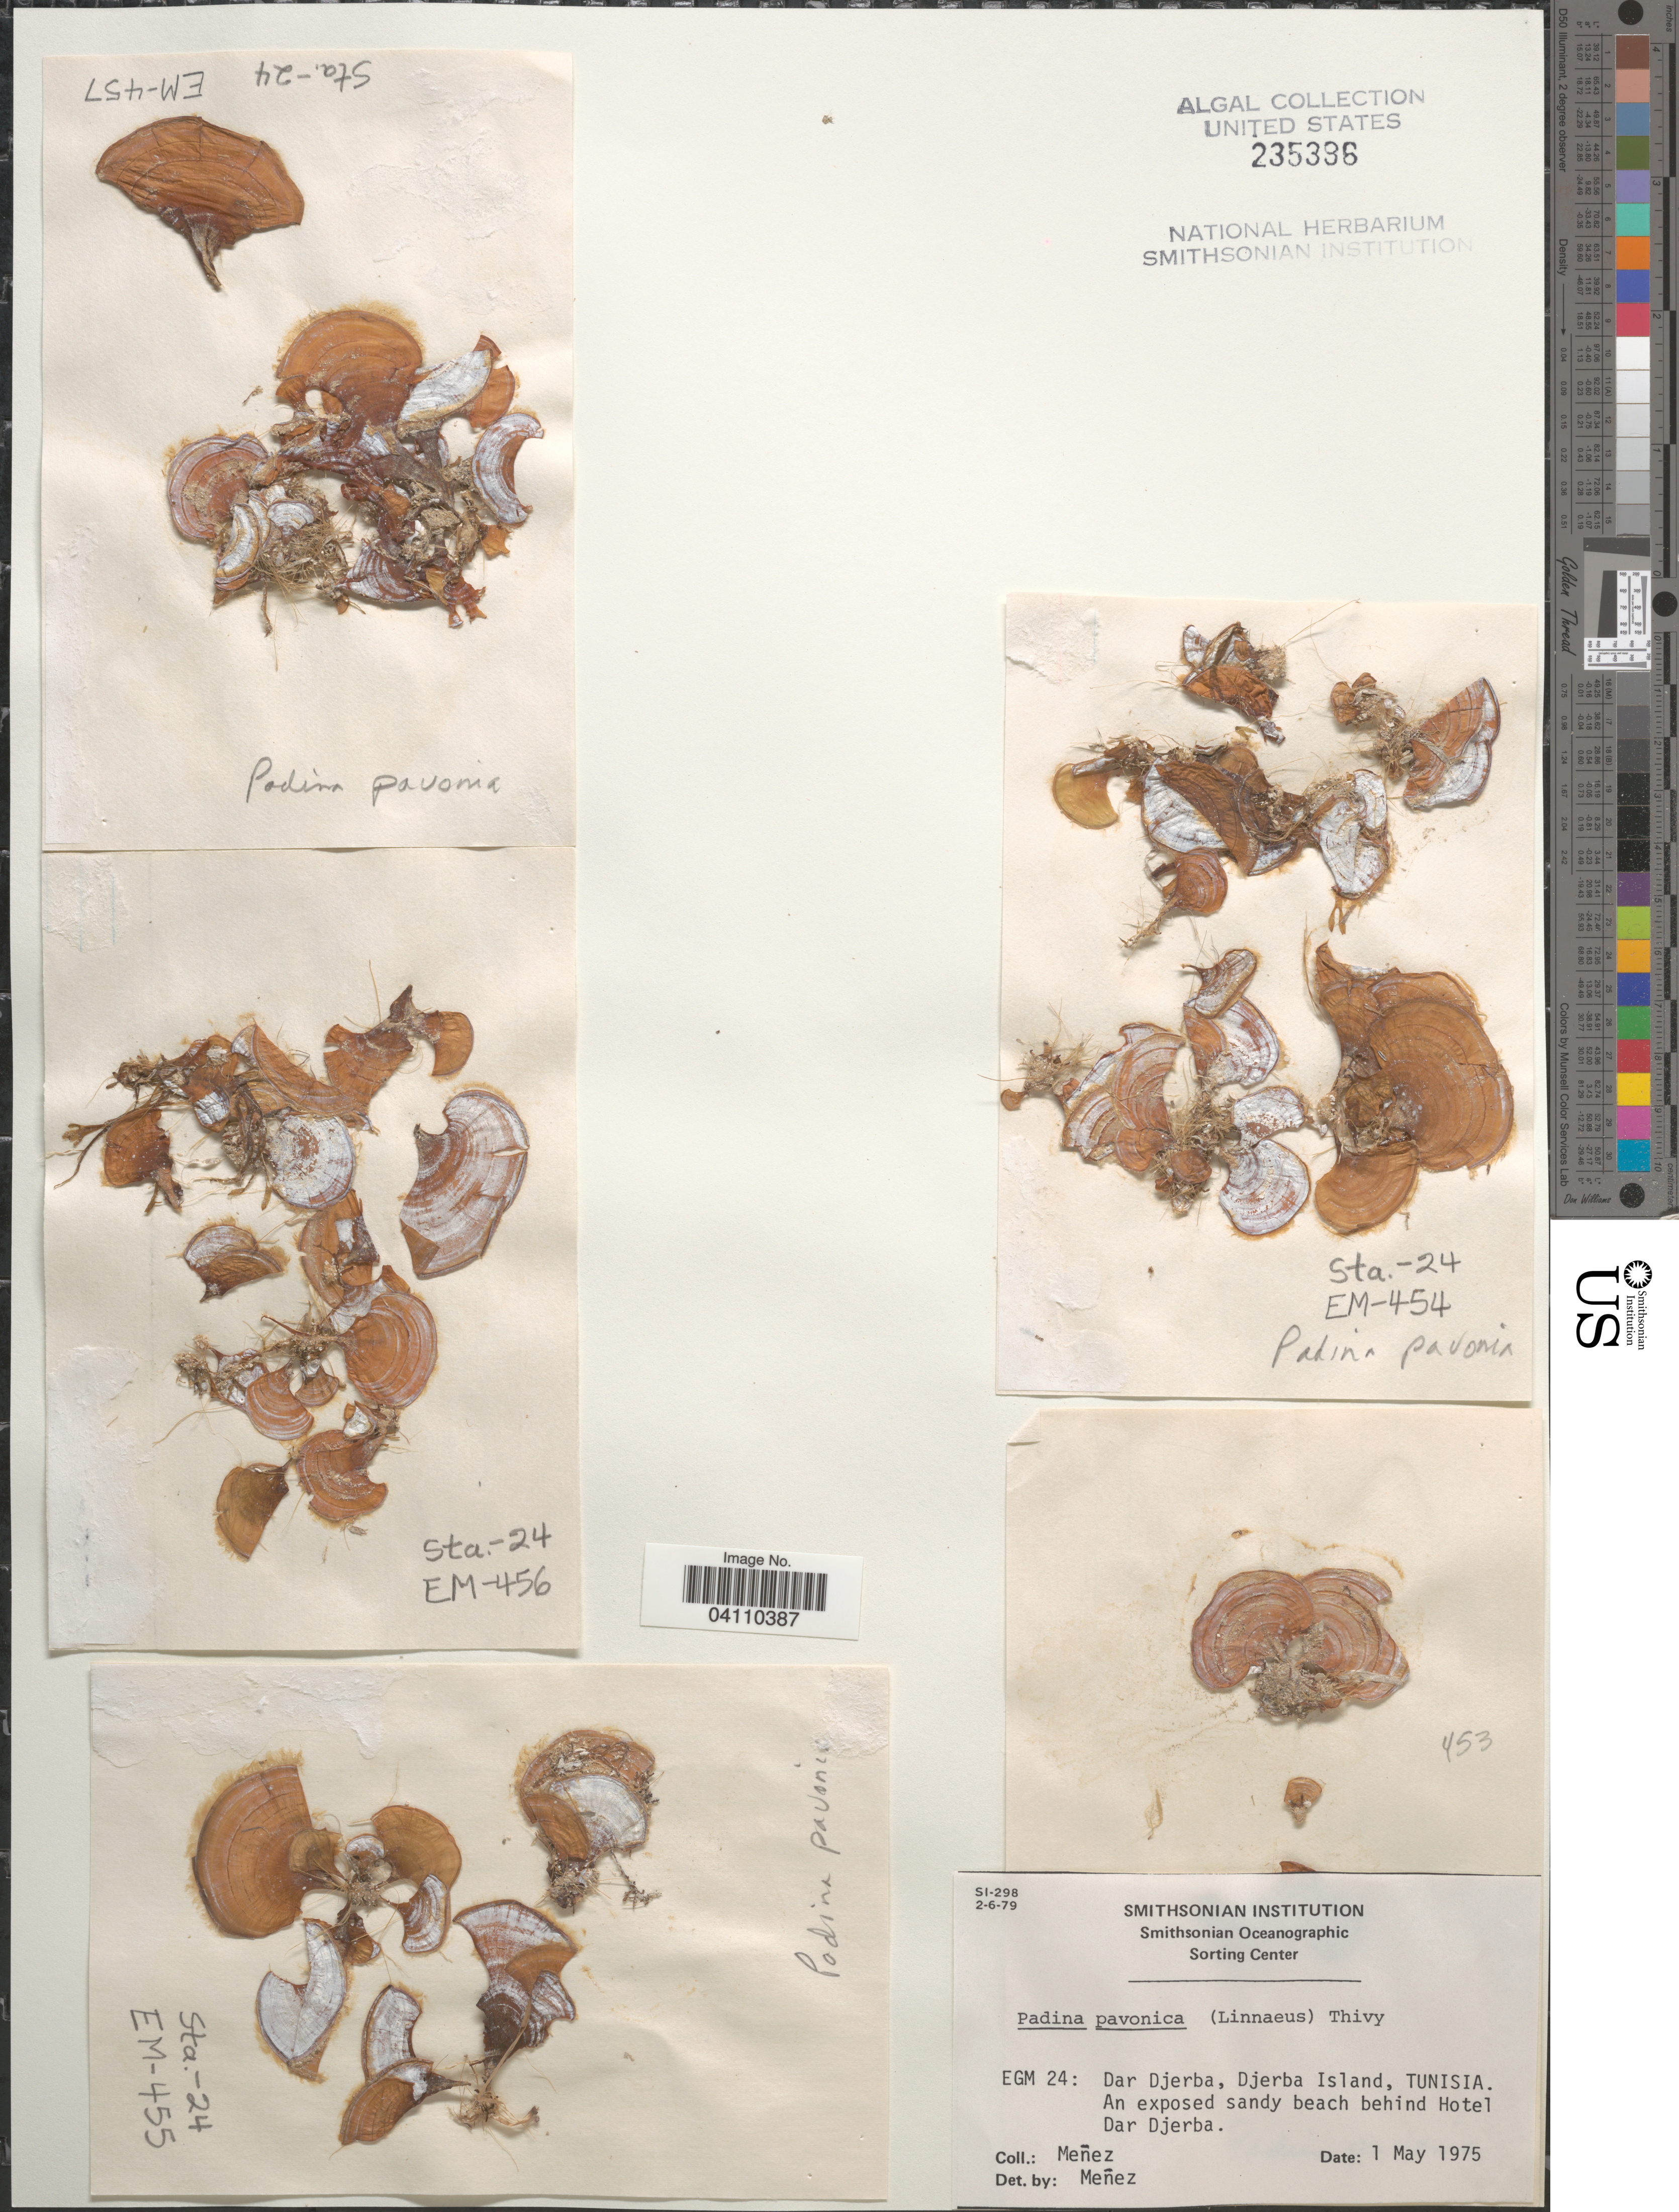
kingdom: Chromista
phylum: Ochrophyta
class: Phaeophyceae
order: Dictyotales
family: Dictyotaceae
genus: Padina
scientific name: Padina pavonica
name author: (L.) Thivy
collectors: Menez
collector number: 453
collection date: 1975-05-01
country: Tunisia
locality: EGM 24: Dar Djerba, Djerba Island. Beach behind Hotel Dar Djerba.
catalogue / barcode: US 235396